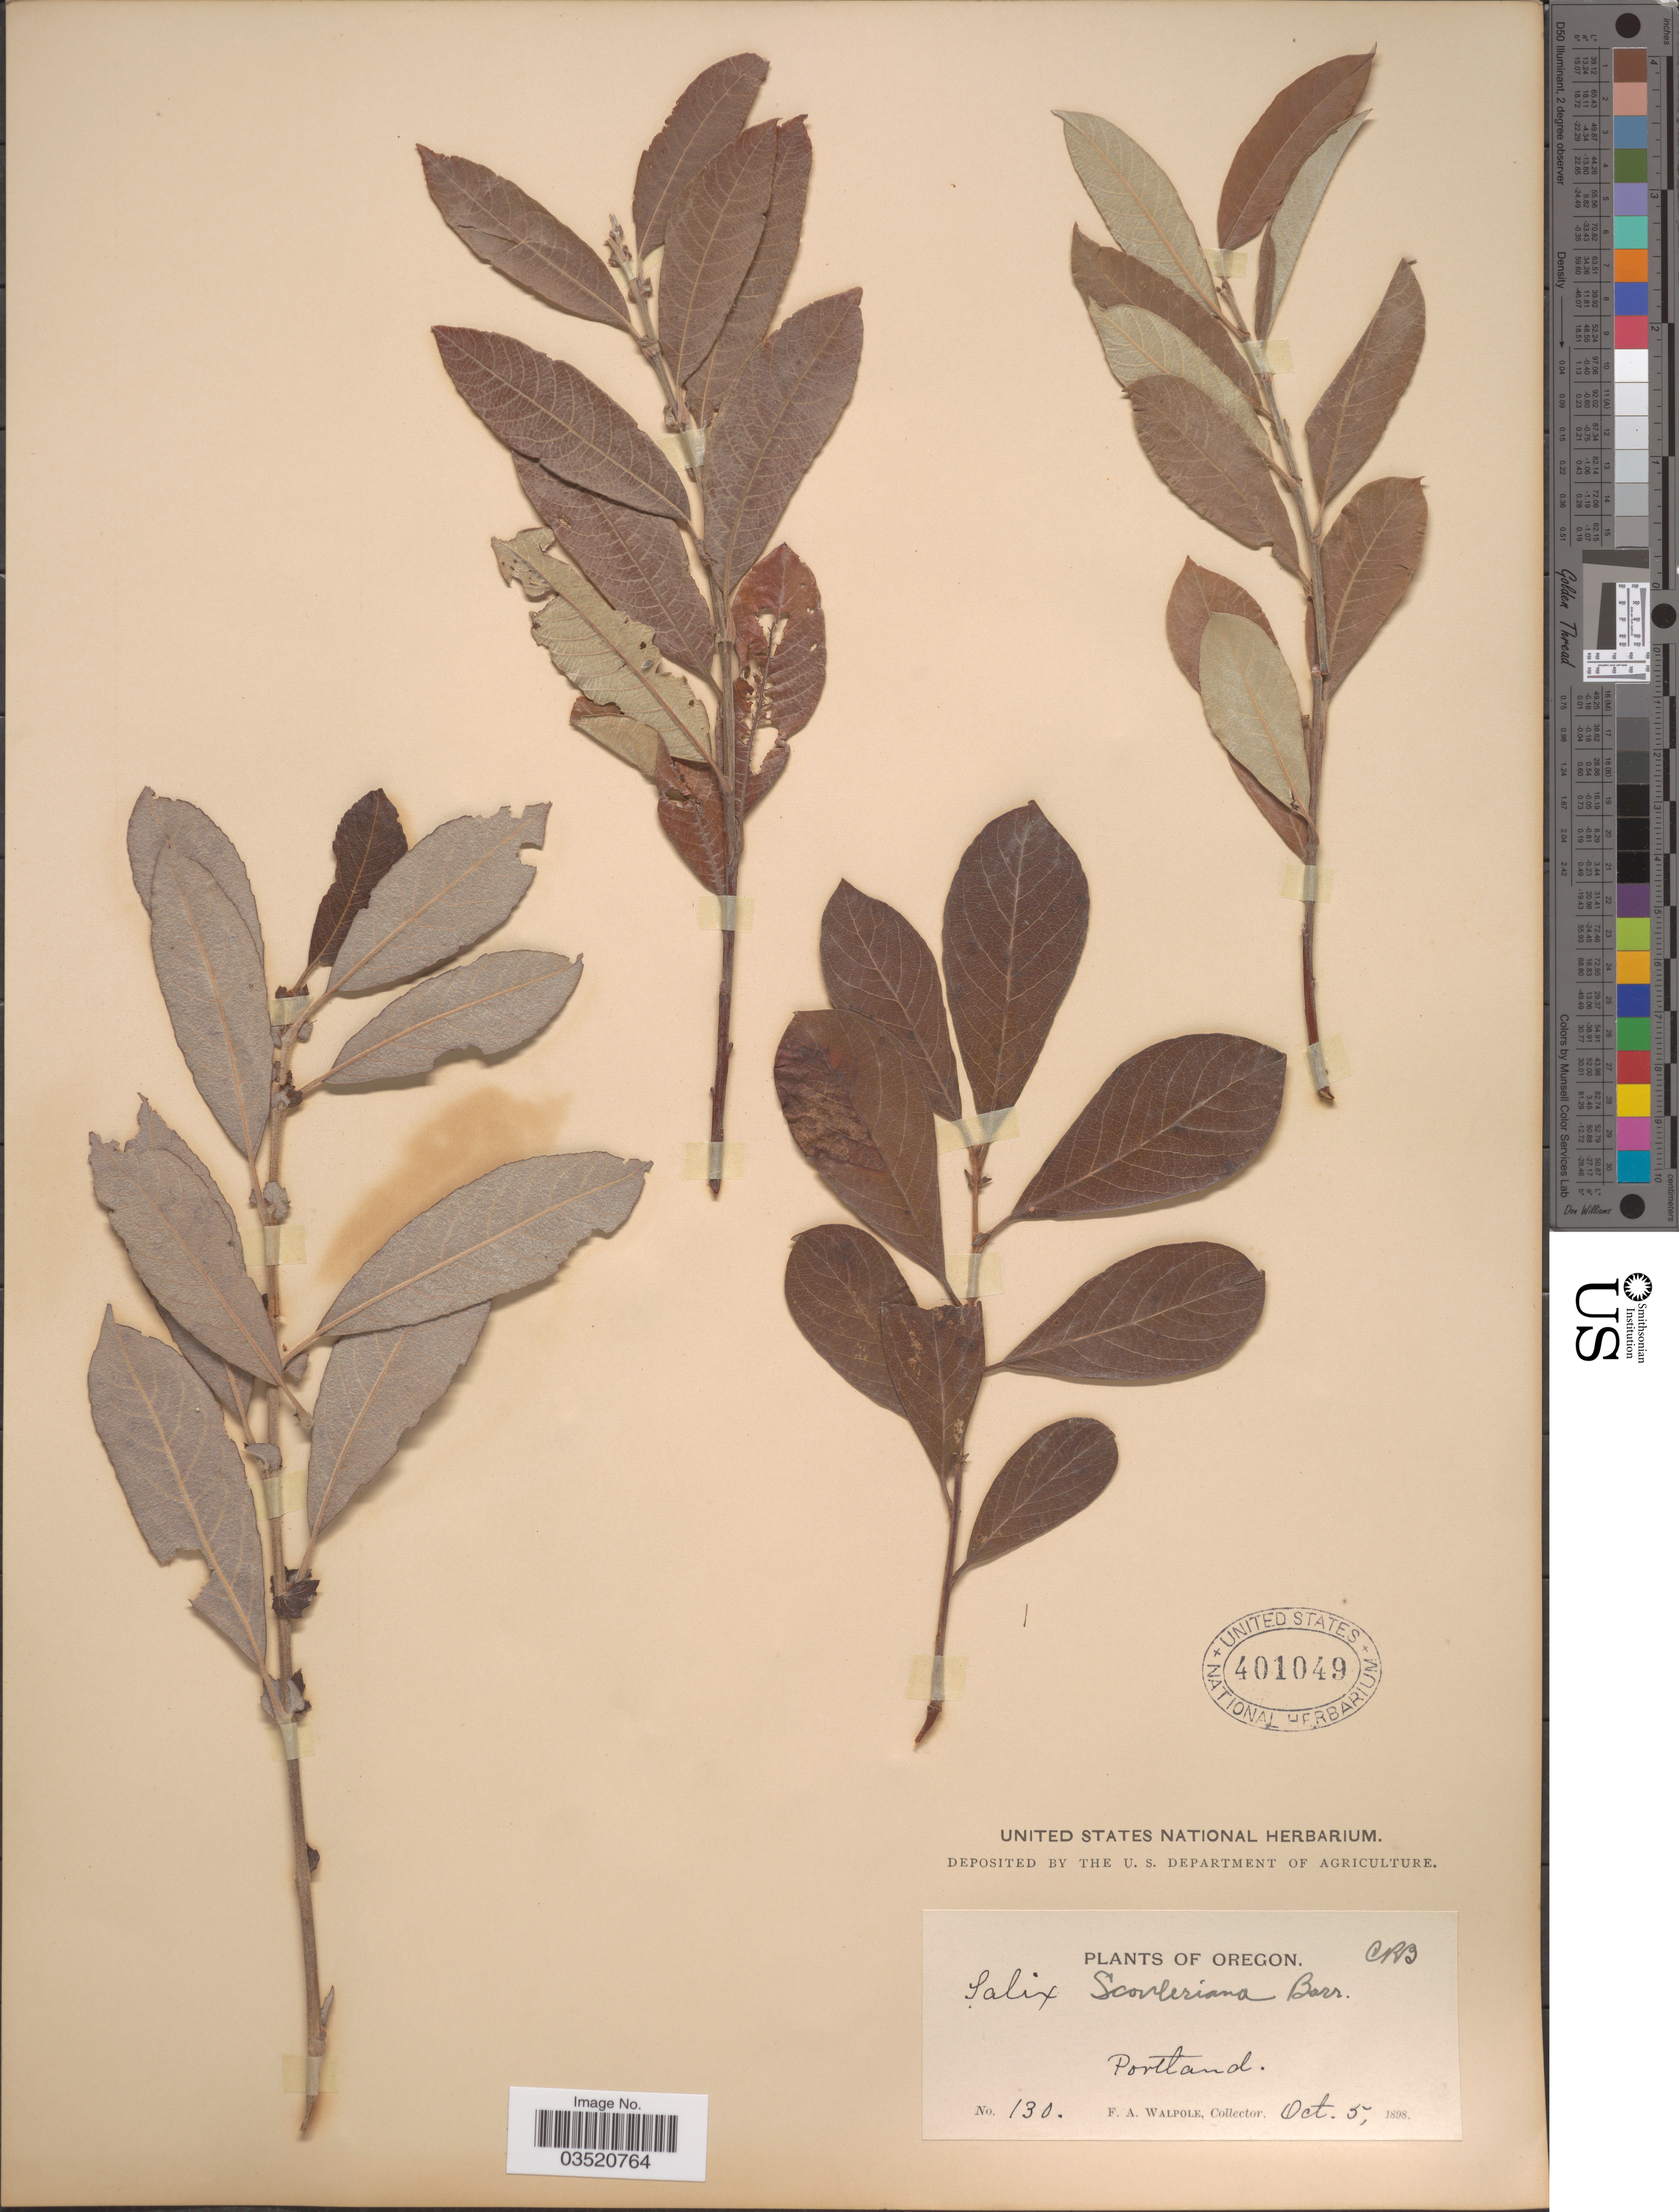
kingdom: Plantae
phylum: Tracheophyta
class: Magnoliopsida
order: Malpighiales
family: Salicaceae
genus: Salix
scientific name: Salix scouleriana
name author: Barratt ex Hook.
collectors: F. Walpole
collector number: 130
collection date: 1898-10-05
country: United States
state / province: Oregon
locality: Portland.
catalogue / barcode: US 401049